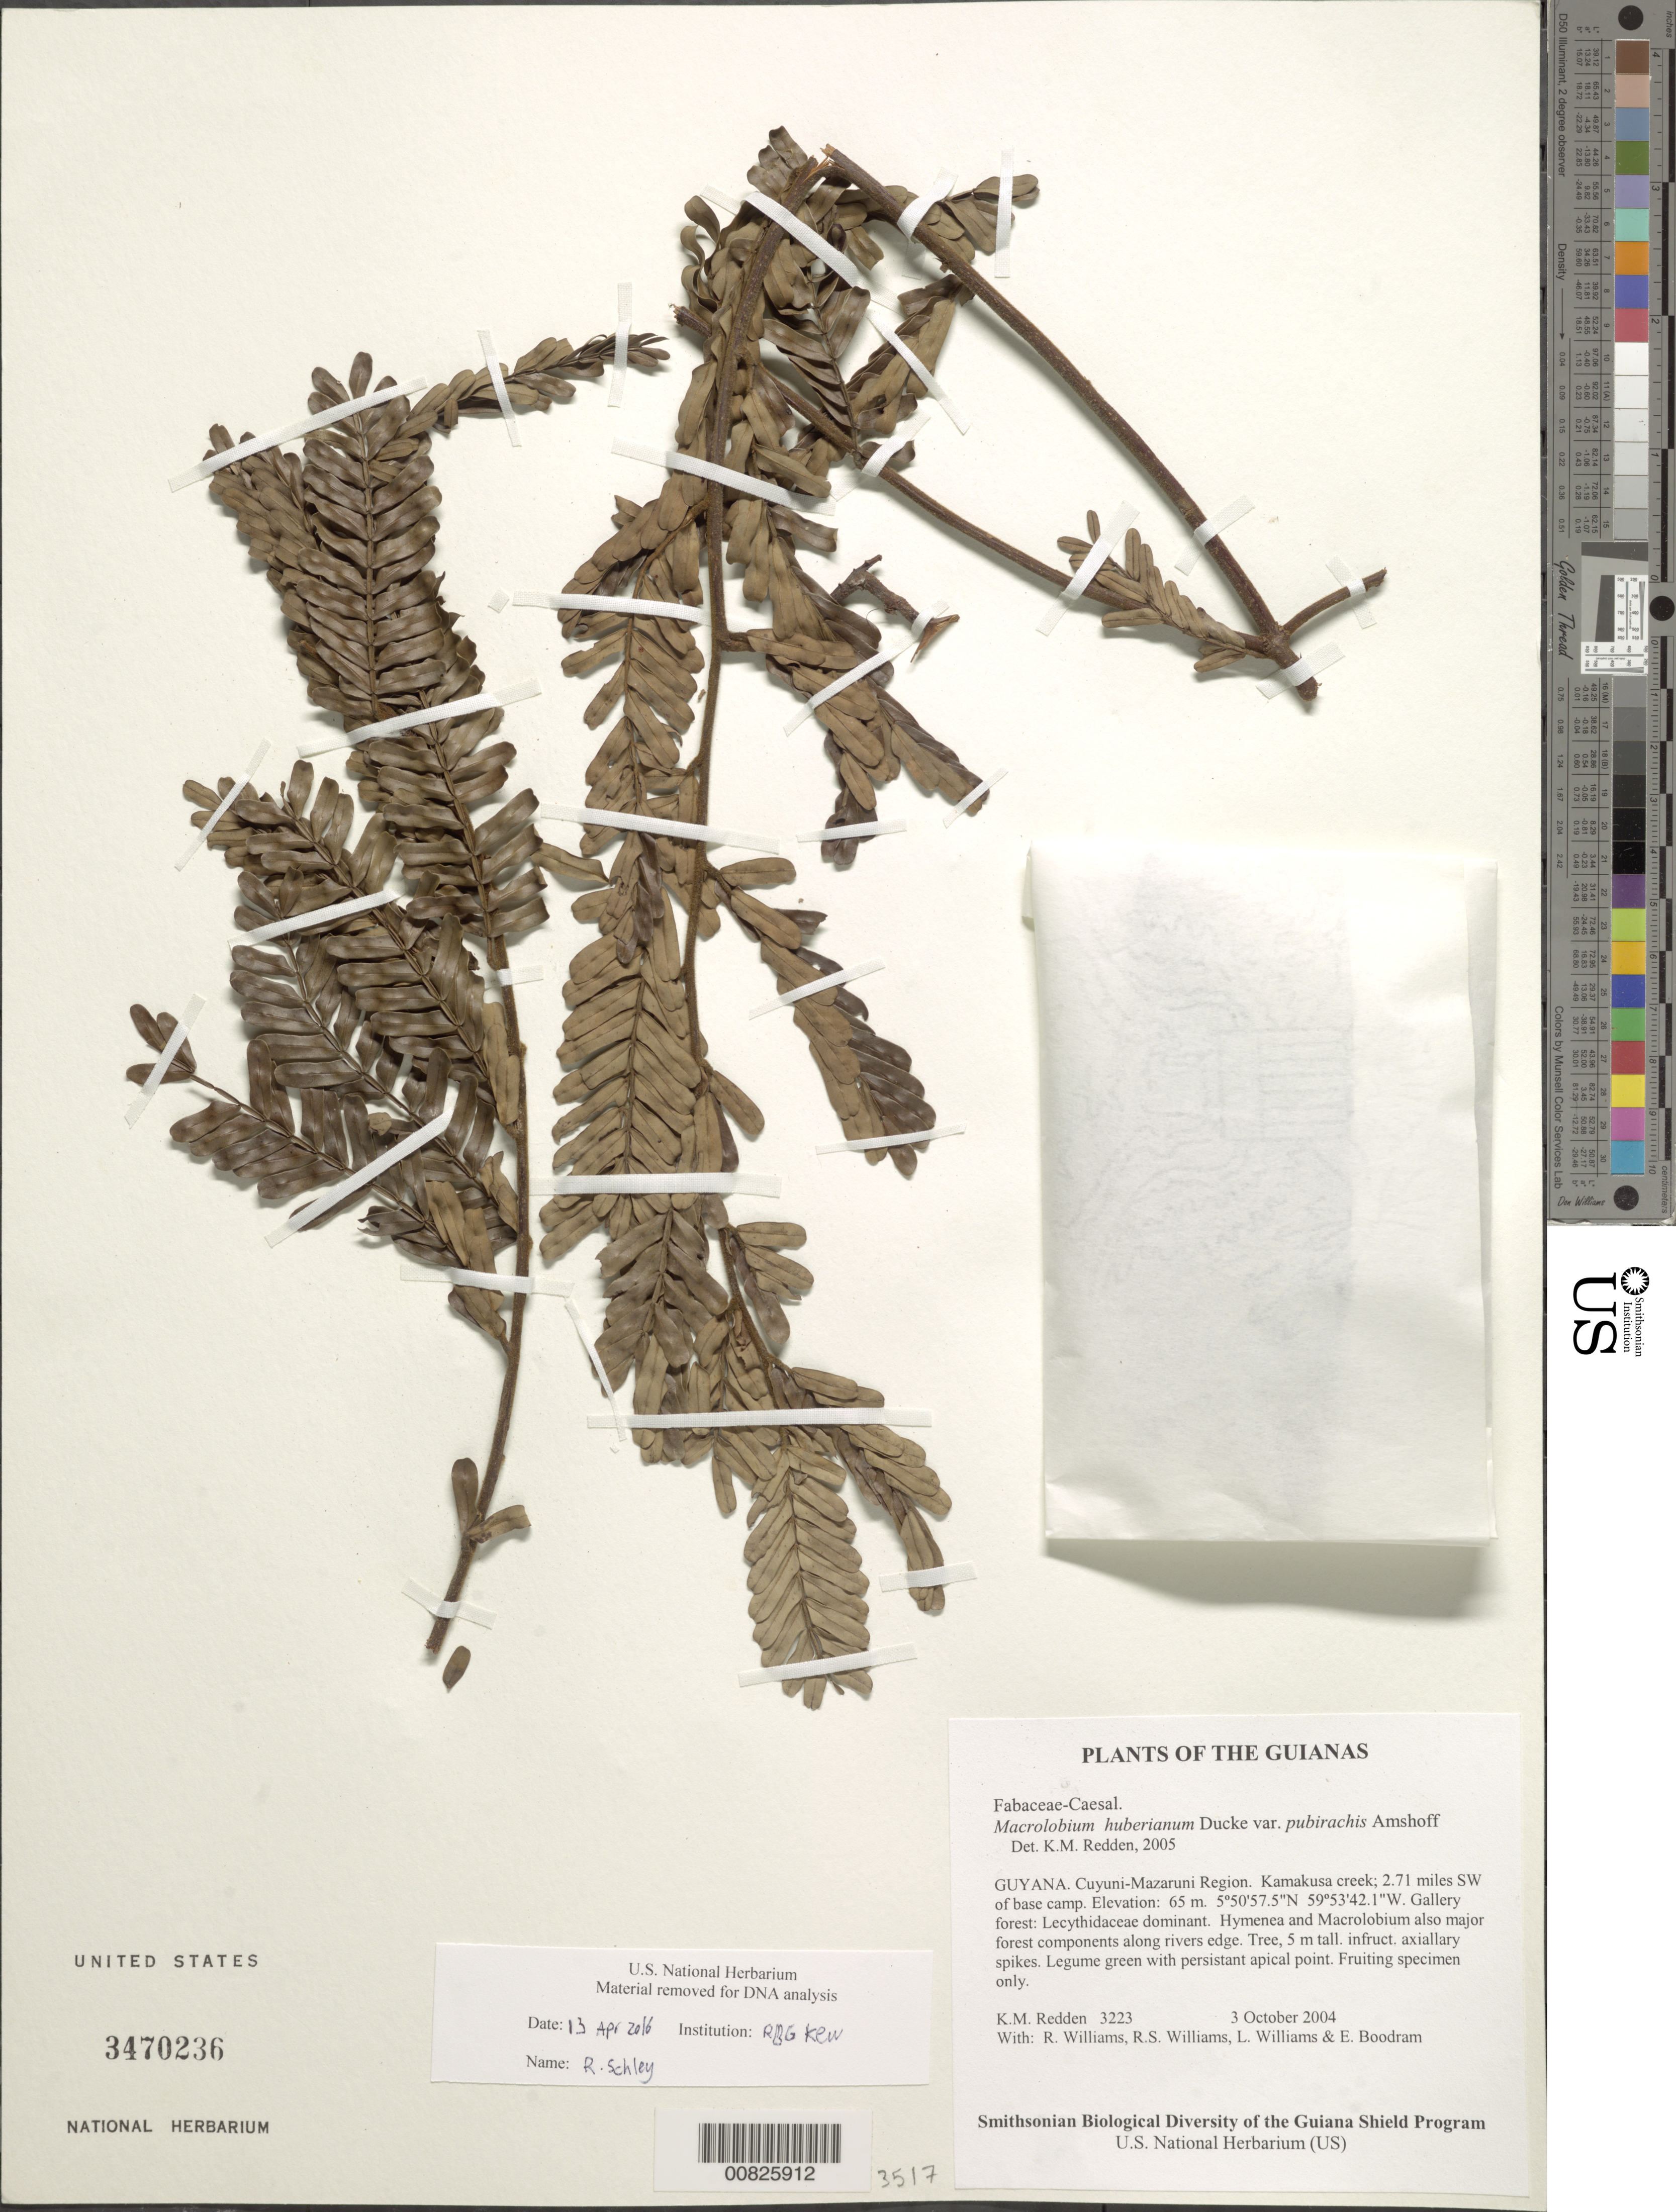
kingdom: Plantae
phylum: Tracheophyta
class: Magnoliopsida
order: Fabales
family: Fabaceae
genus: Macrolobium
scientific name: Macrolobium huberianum var. pubirachis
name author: Amshoff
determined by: Redden, K. M.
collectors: K. M. Redden, R. Williams, R. S. Williams, L. Williams & E. Boodram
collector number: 3223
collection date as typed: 3 October 2004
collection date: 2004-10-03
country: Guyana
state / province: Cuyuni-Mazaruni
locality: Kamakusa creek; 2.71 miles SW of base camp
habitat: Gallery forest: Lecythidaceae dominant. Hymenea and Macrolobium also major forest components along river edge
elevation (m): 65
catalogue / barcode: US 3470236